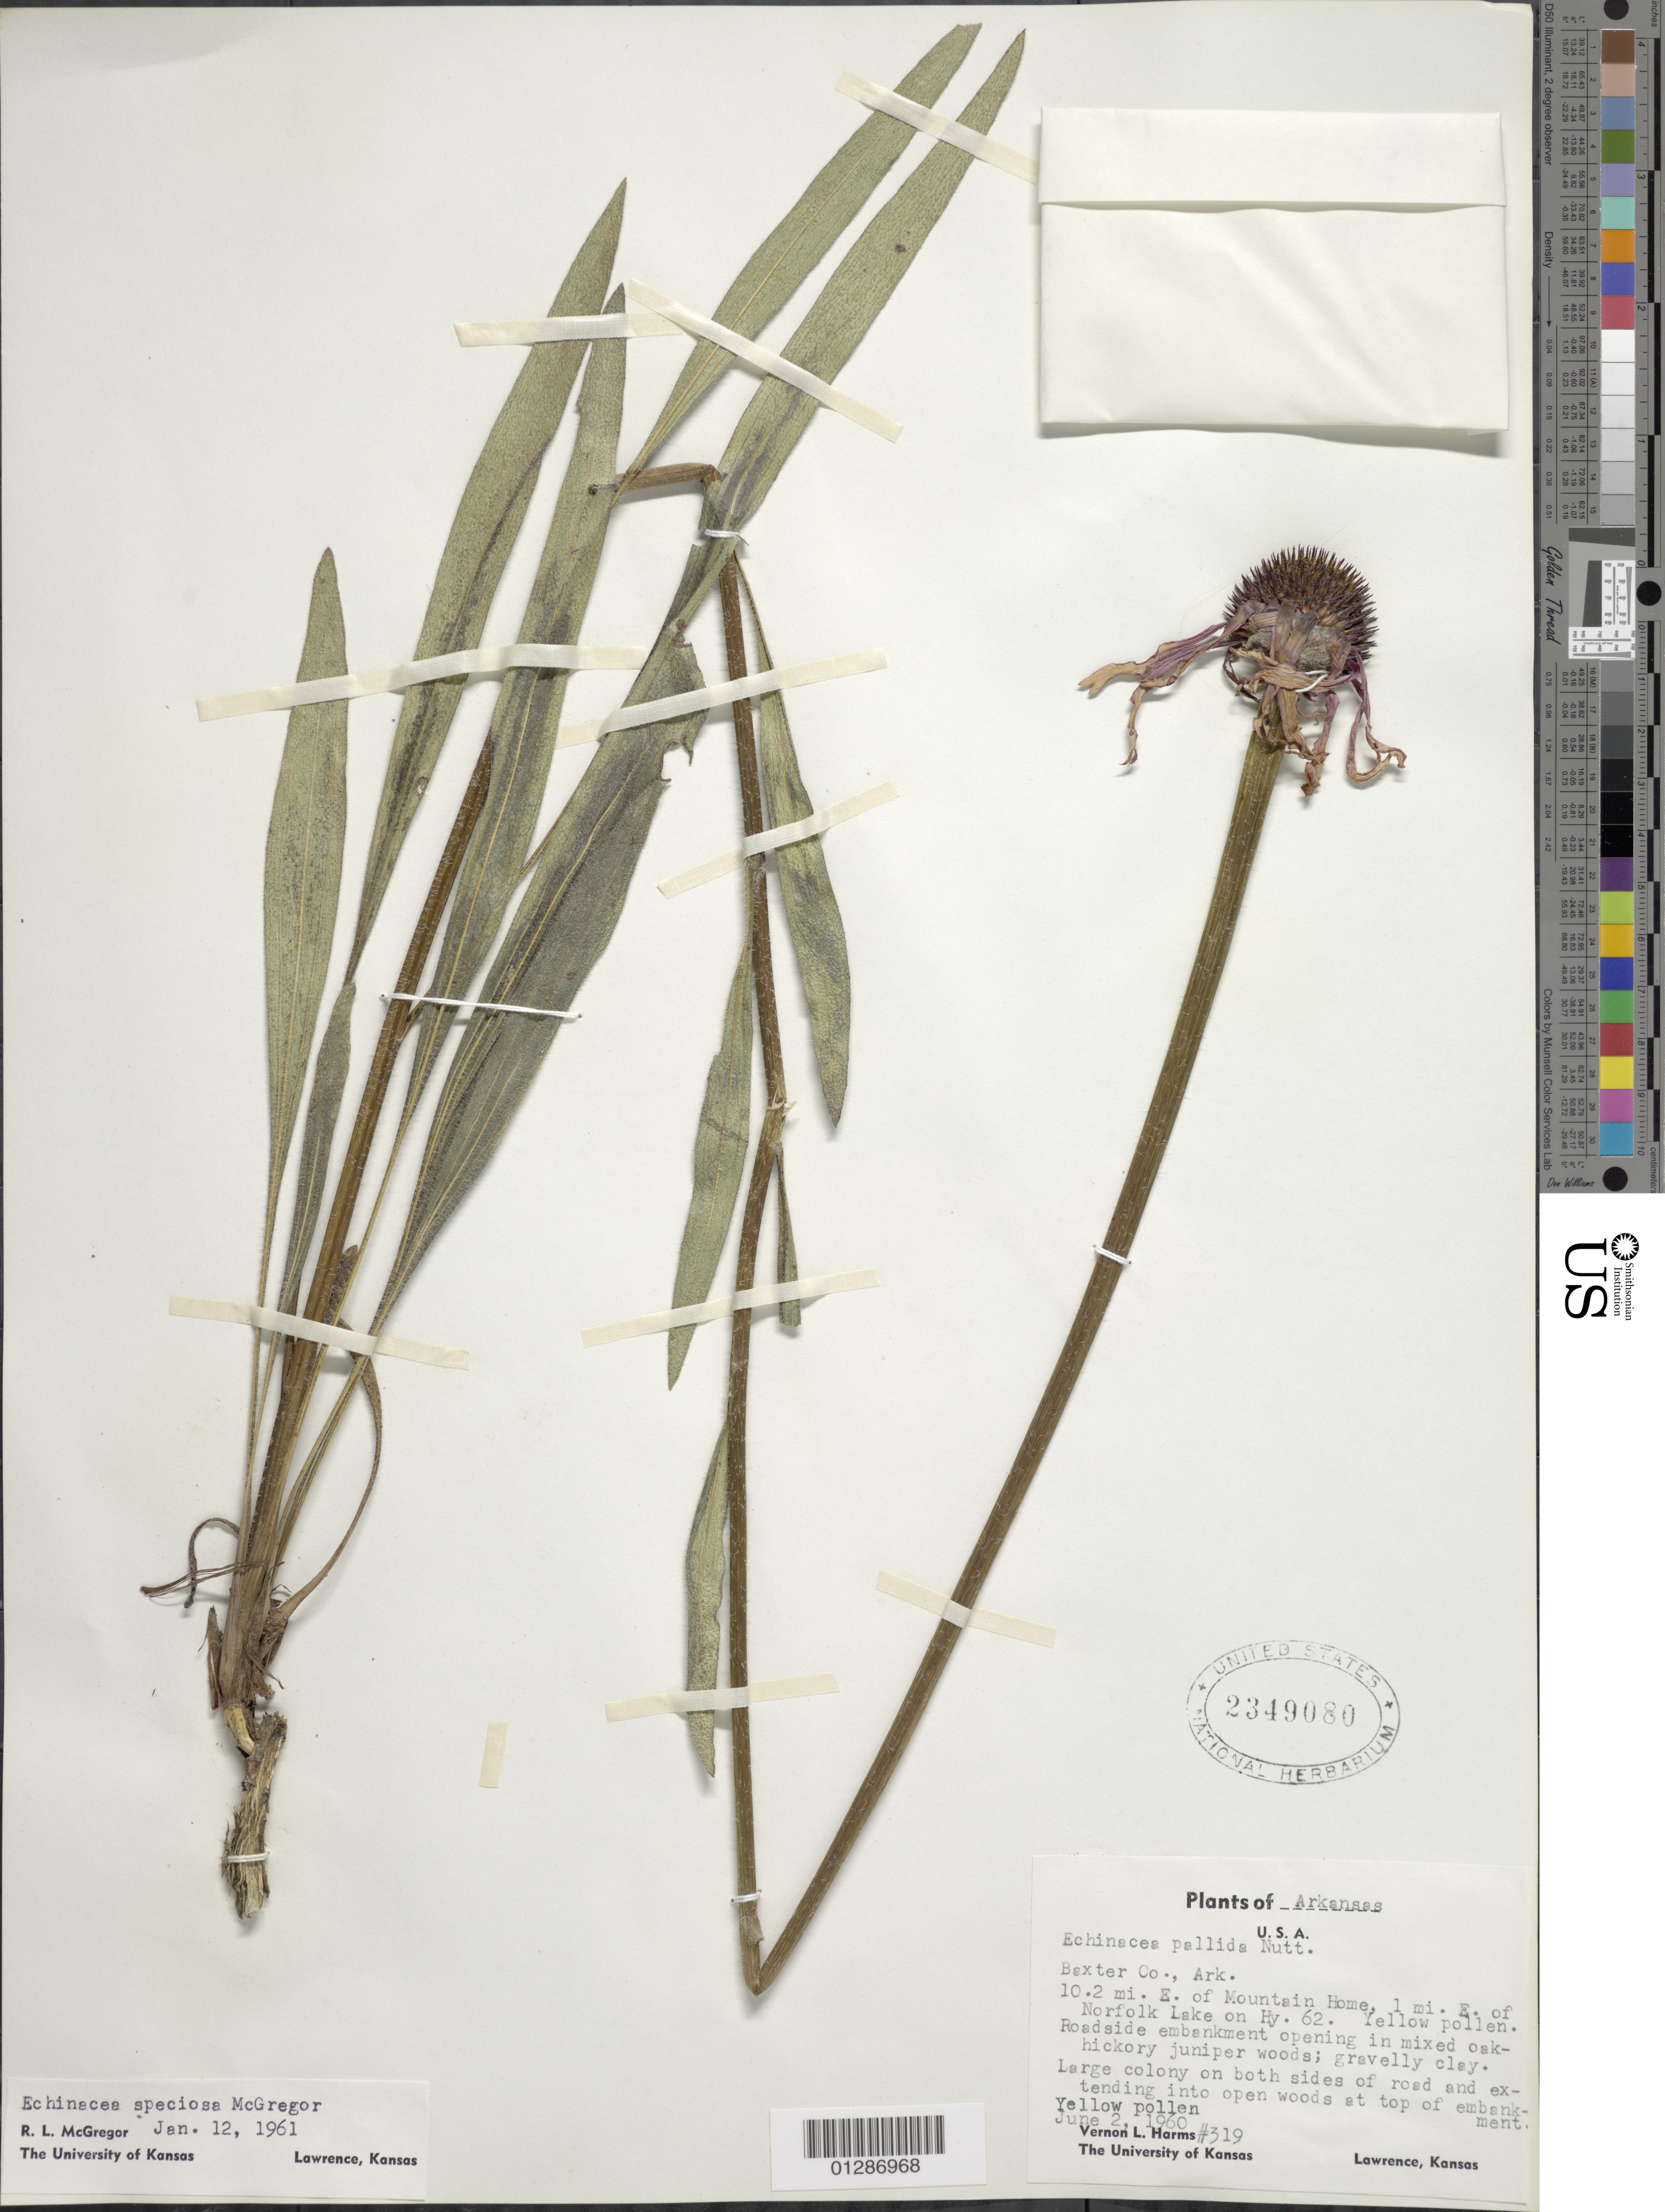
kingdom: Plantae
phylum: Tracheophyta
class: Magnoliopsida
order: Asterales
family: Asteraceae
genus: Echinacea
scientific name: Echinacea pallida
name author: (Nutt.) Nutt.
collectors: V. Harms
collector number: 319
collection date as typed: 2 Jun 1960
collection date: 1960-06-02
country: United States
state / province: Arkansas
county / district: Baxter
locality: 10.2 mi E of Mt Home, 1 mi E of Norfolk Lake on Hwy 62.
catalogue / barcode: US 2349080